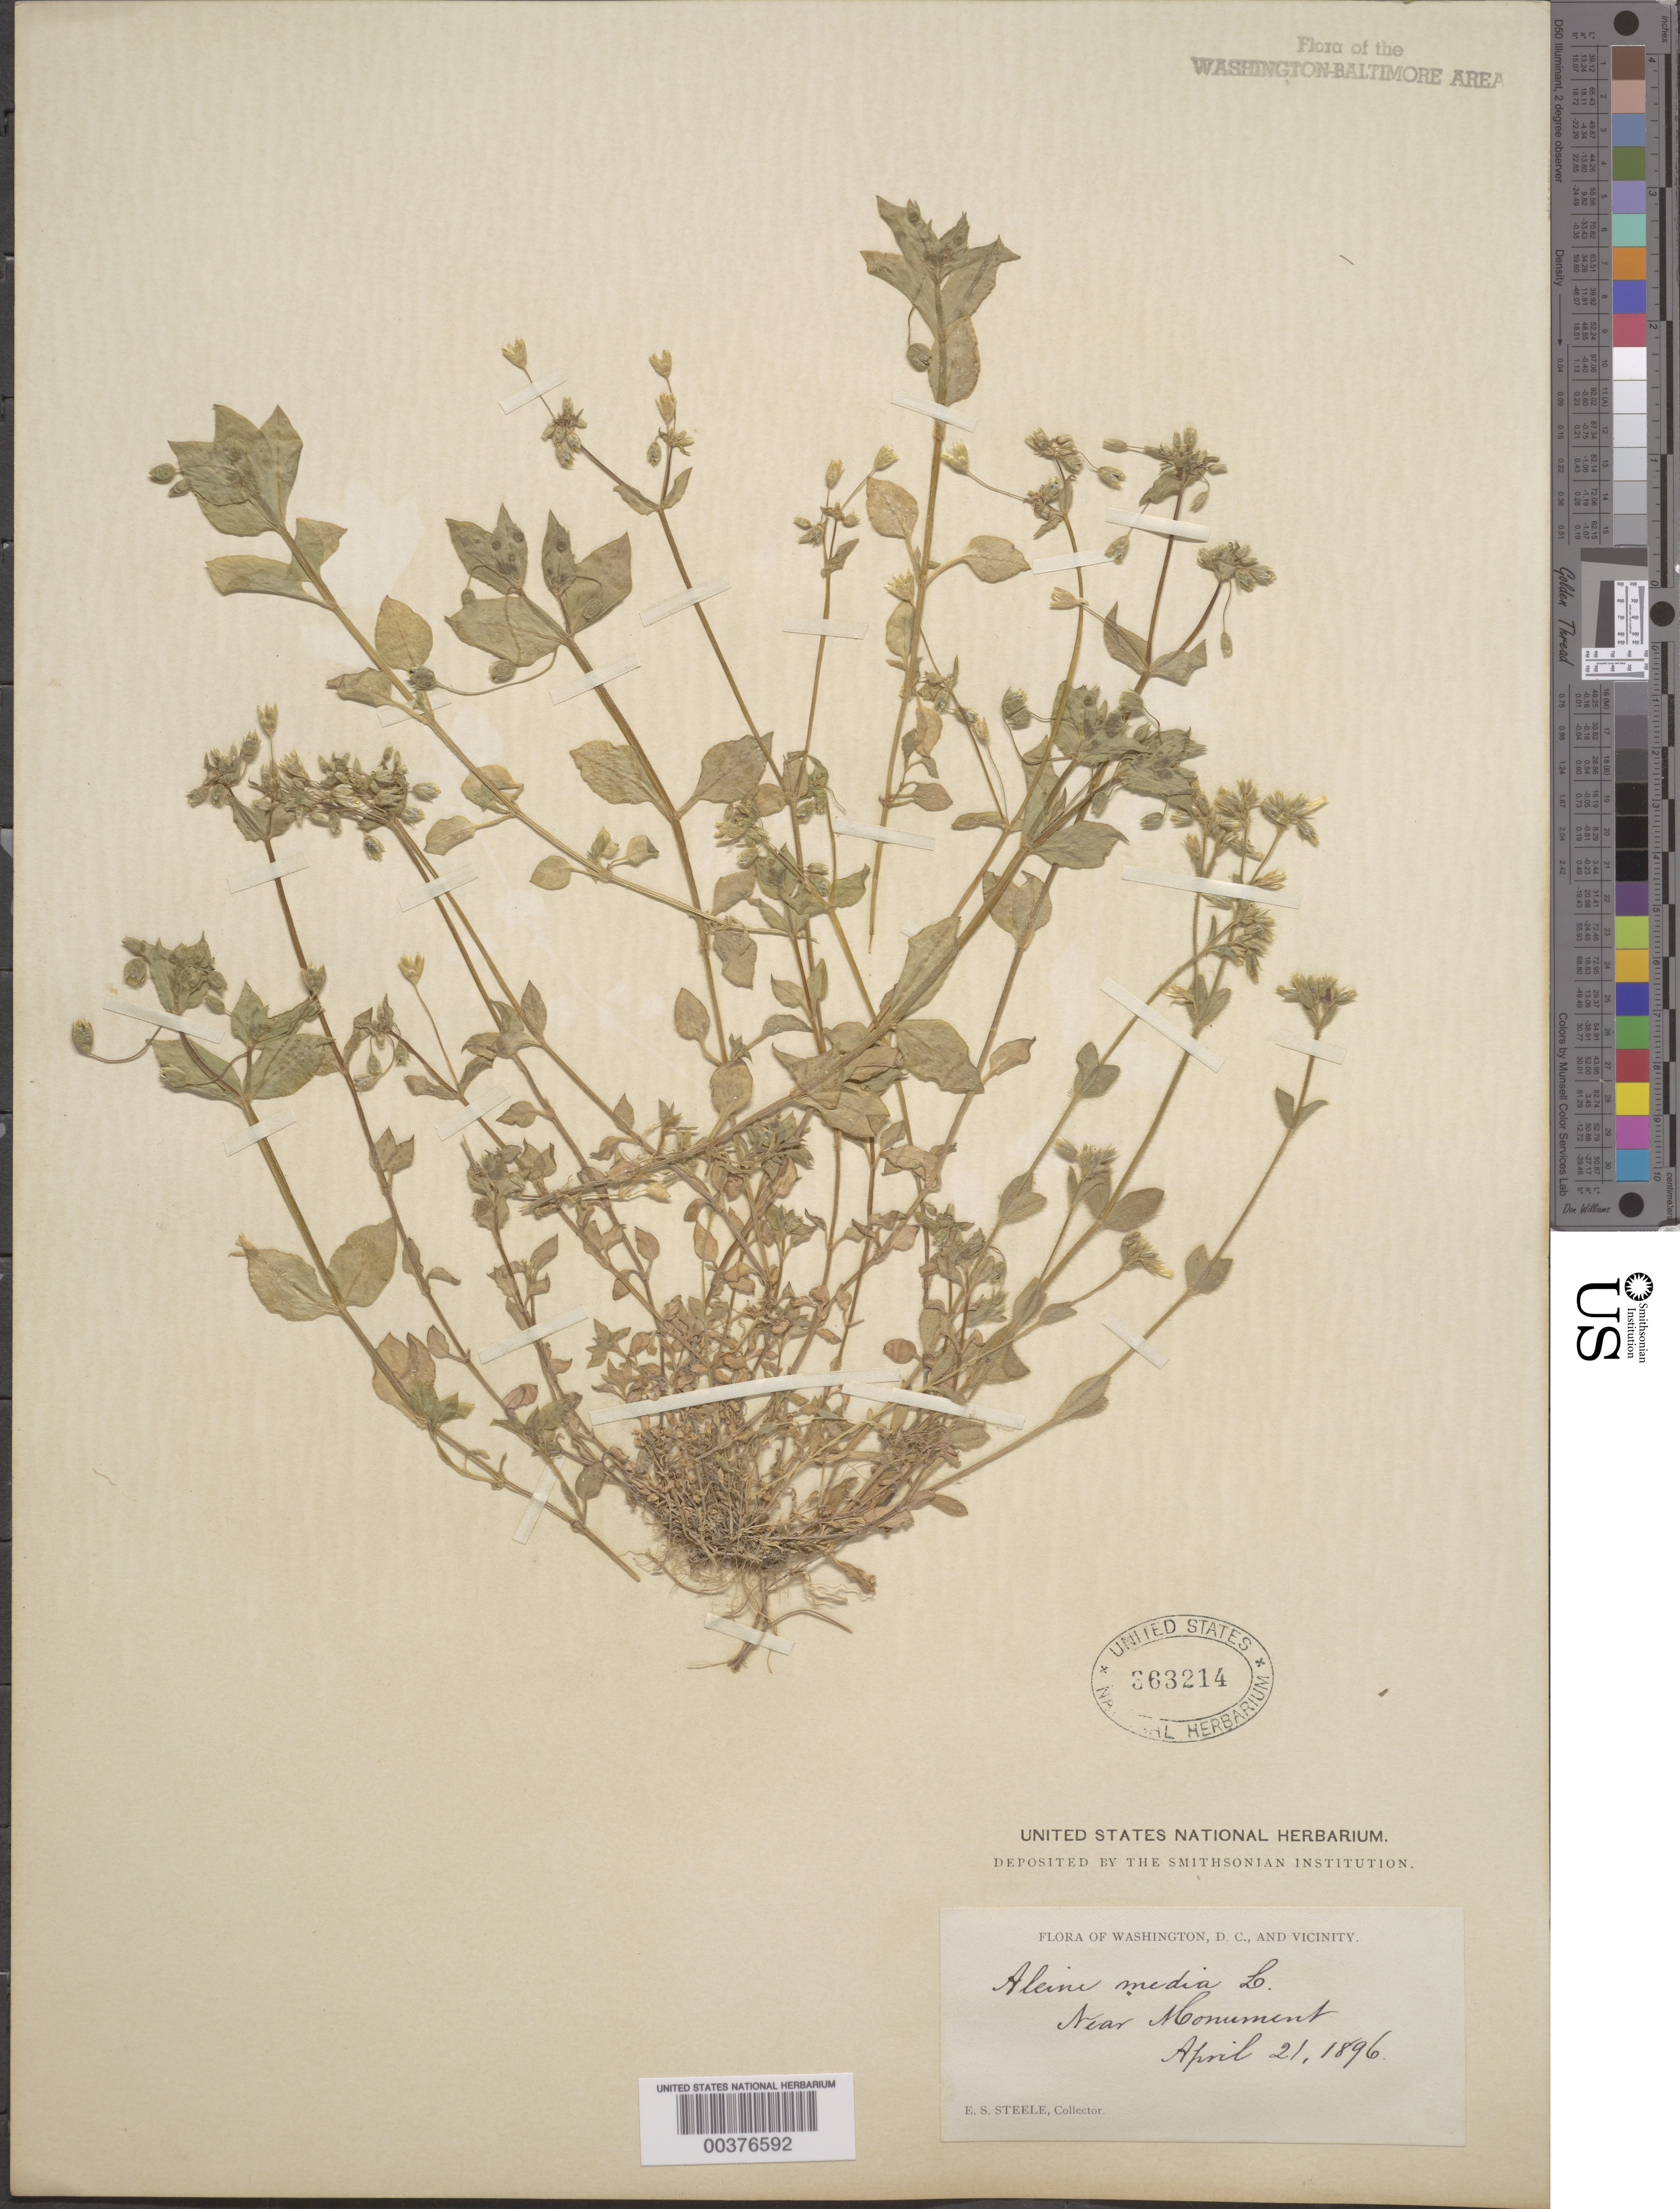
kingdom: Plantae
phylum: Tracheophyta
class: Magnoliopsida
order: Caryophyllales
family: Caryophyllaceae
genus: Stellaria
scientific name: Stellaria media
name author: (L.) Vill.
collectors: E. Steele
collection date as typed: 21 Apr 1896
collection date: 1896-04-21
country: United States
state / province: District of Columbia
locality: Monument vicinity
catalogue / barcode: US 363214